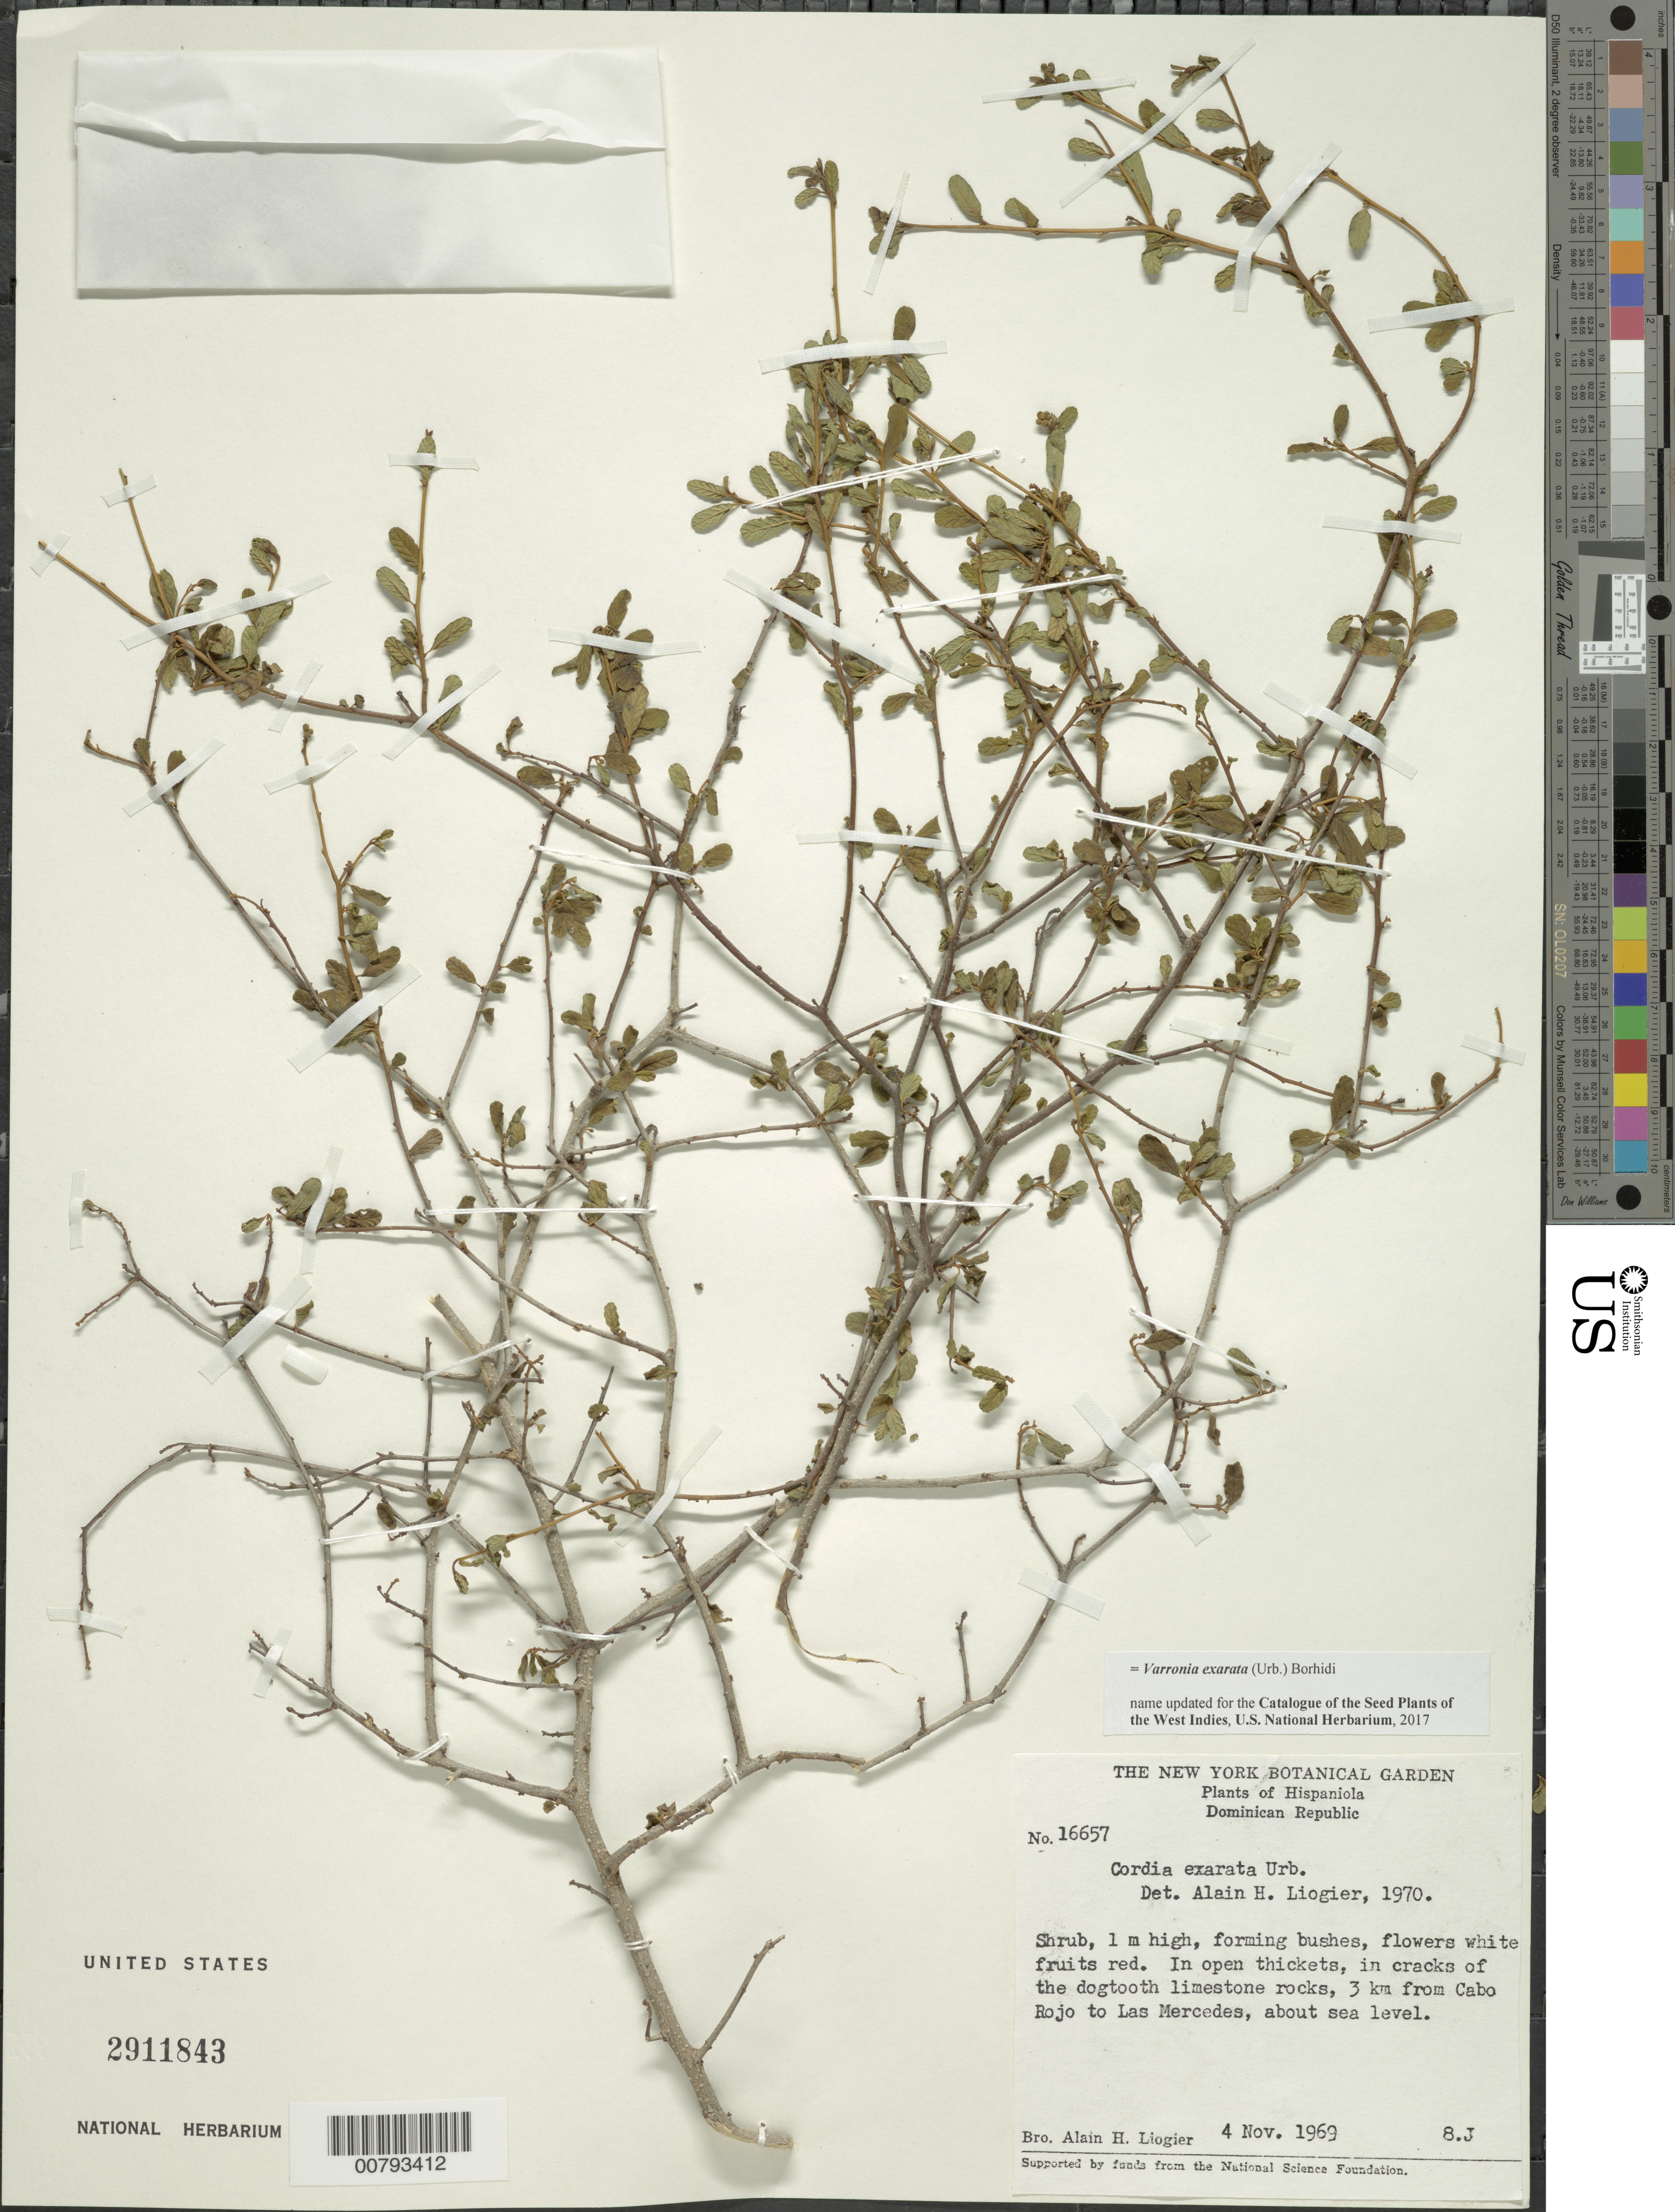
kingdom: Plantae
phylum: Tracheophyta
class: Magnoliopsida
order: Boraginales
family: Cordiaceae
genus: Varronia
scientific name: Varronia exarata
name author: (Urb.) Borhidi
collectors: A. H. Liogier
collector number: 16657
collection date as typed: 04 Nov 1969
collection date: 1969-11-04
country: Dominican Republic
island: Hispaniola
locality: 3 km from Cabo Rojo to Las Mercedes, about sea level.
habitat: In open thickets, in cracks of the dogtooth limestone rocks.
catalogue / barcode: US 2911843